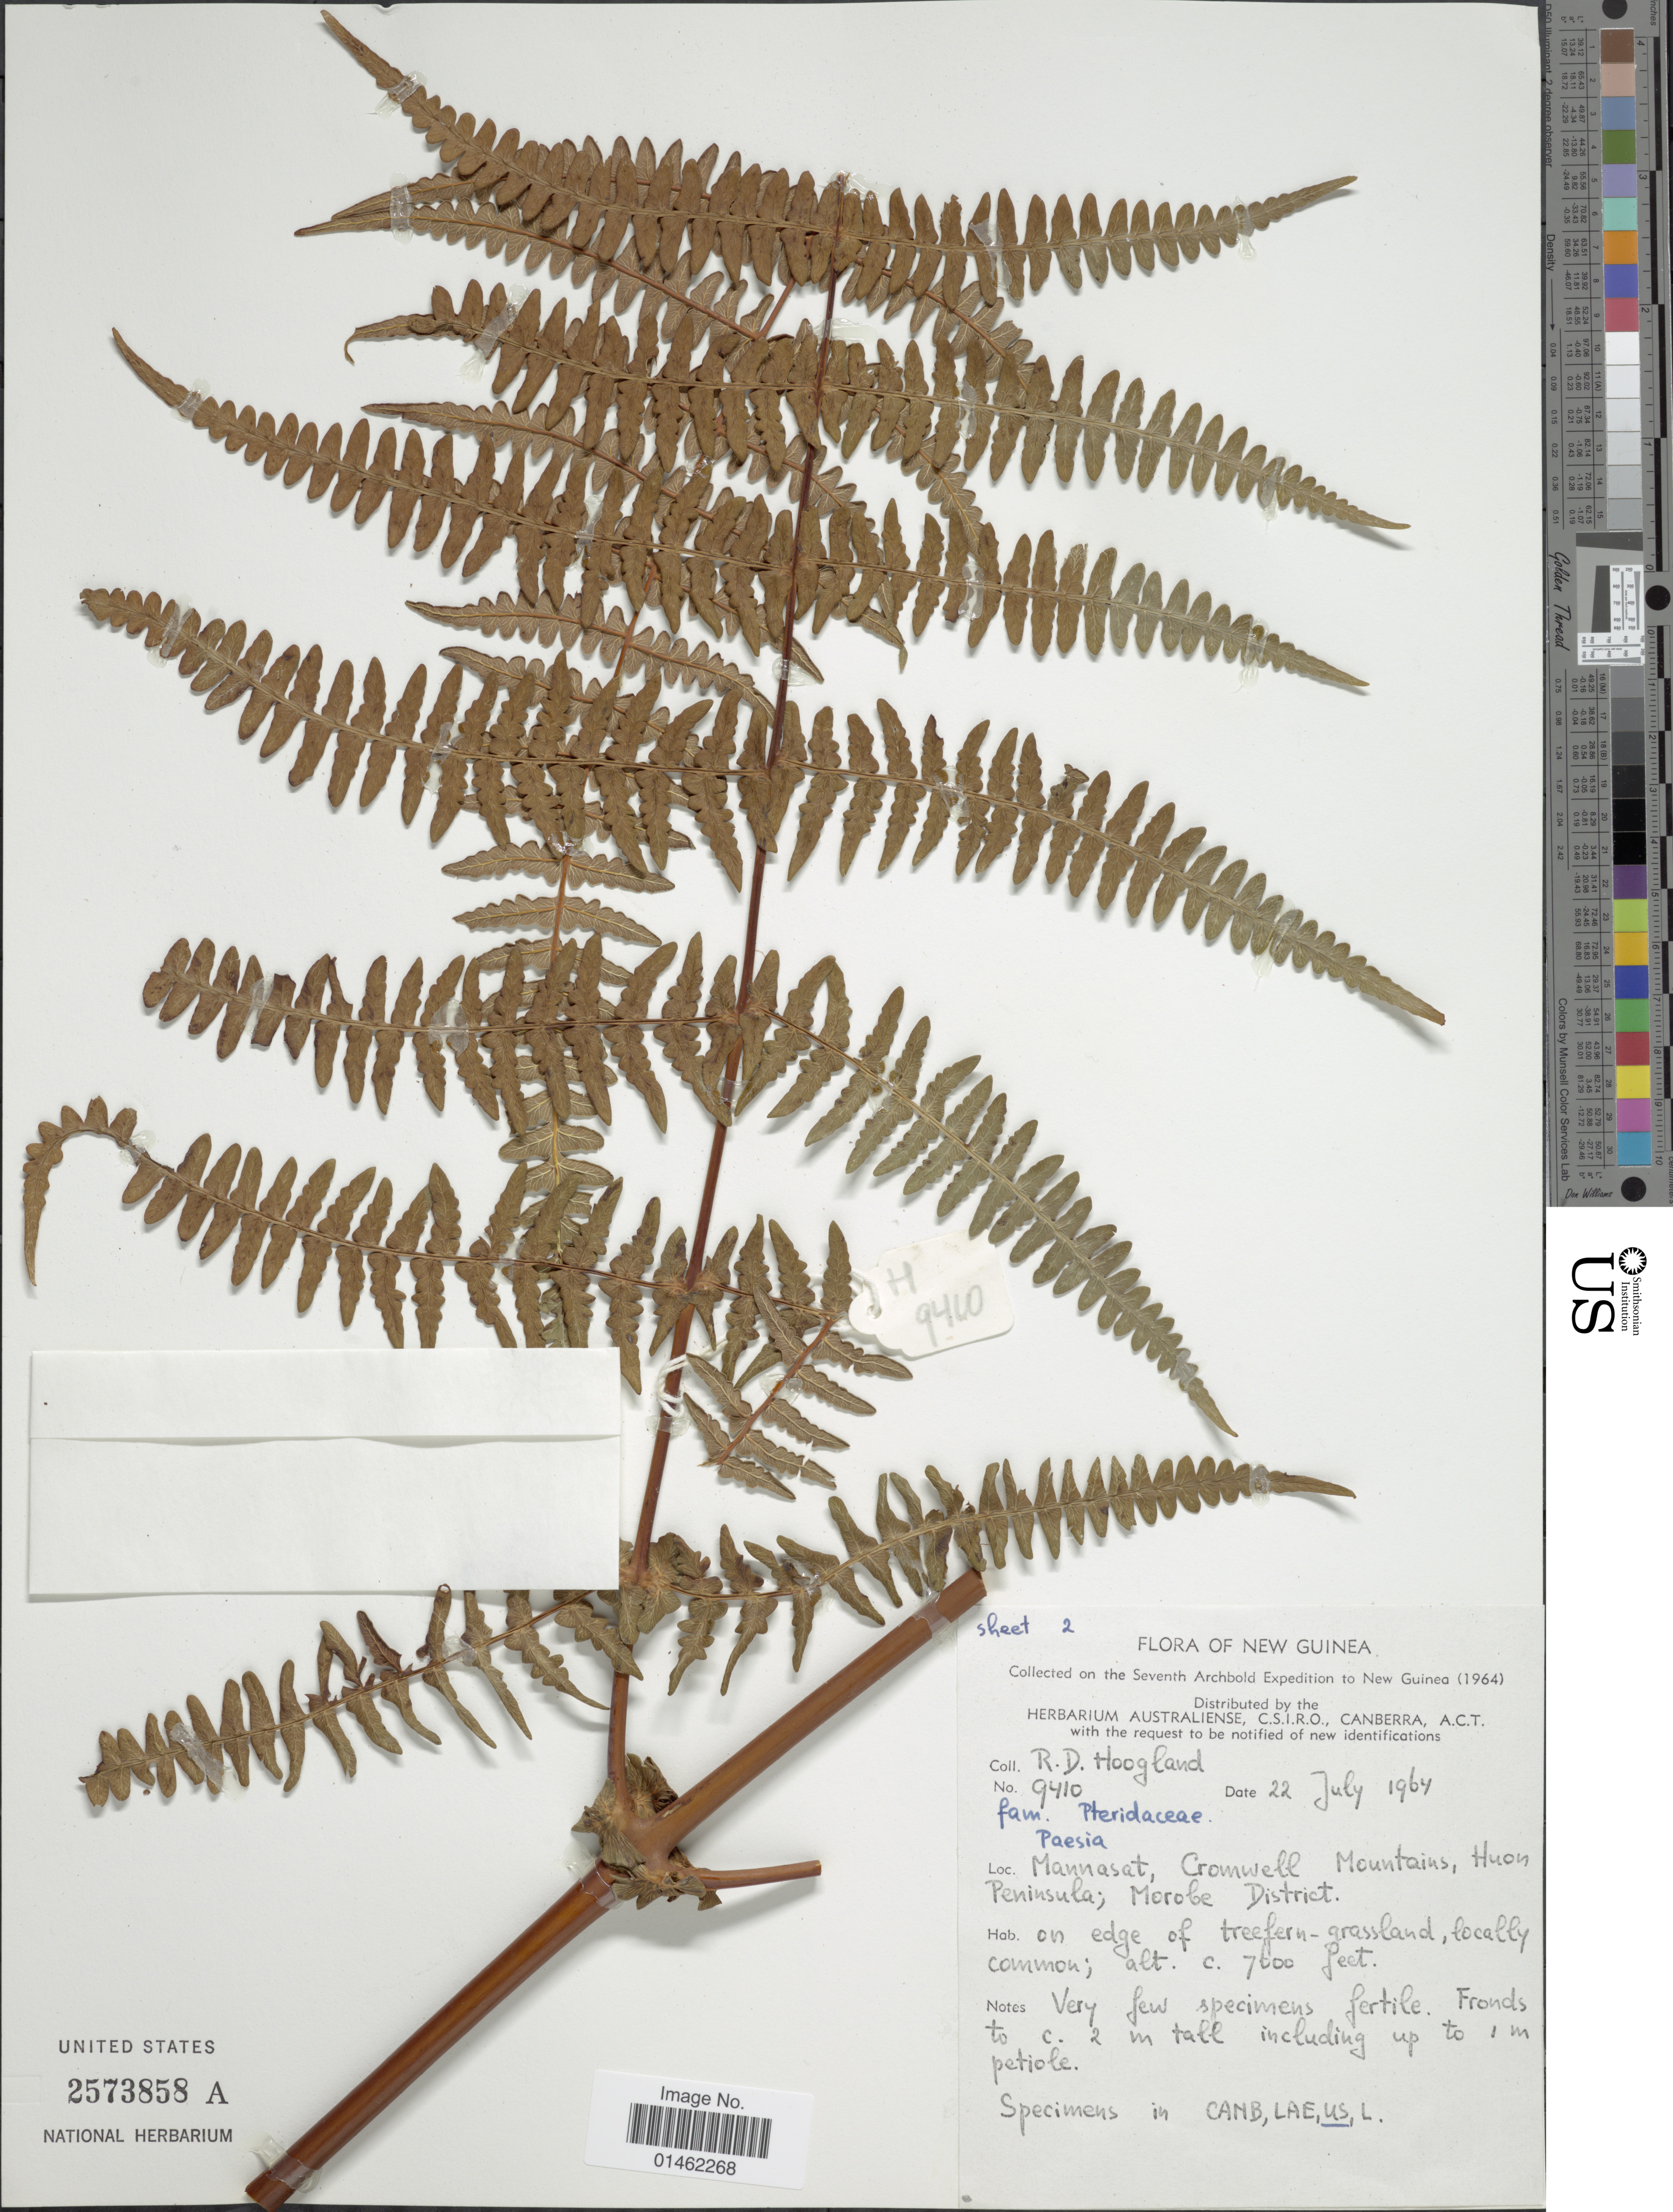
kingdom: Plantae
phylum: Tracheophyta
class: Polypodiopsida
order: Polypodiales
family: Dennstaedtiaceae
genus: Histiopteris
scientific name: Histiopteris sp.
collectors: R. D. Hoogland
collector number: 9410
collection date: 1964-07-22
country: Papua New Guinea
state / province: Morobe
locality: New Guinea, Mannasat, Cromwell Mountains, Huon Peninsula; Morobe District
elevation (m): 2134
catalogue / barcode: US 2573858A